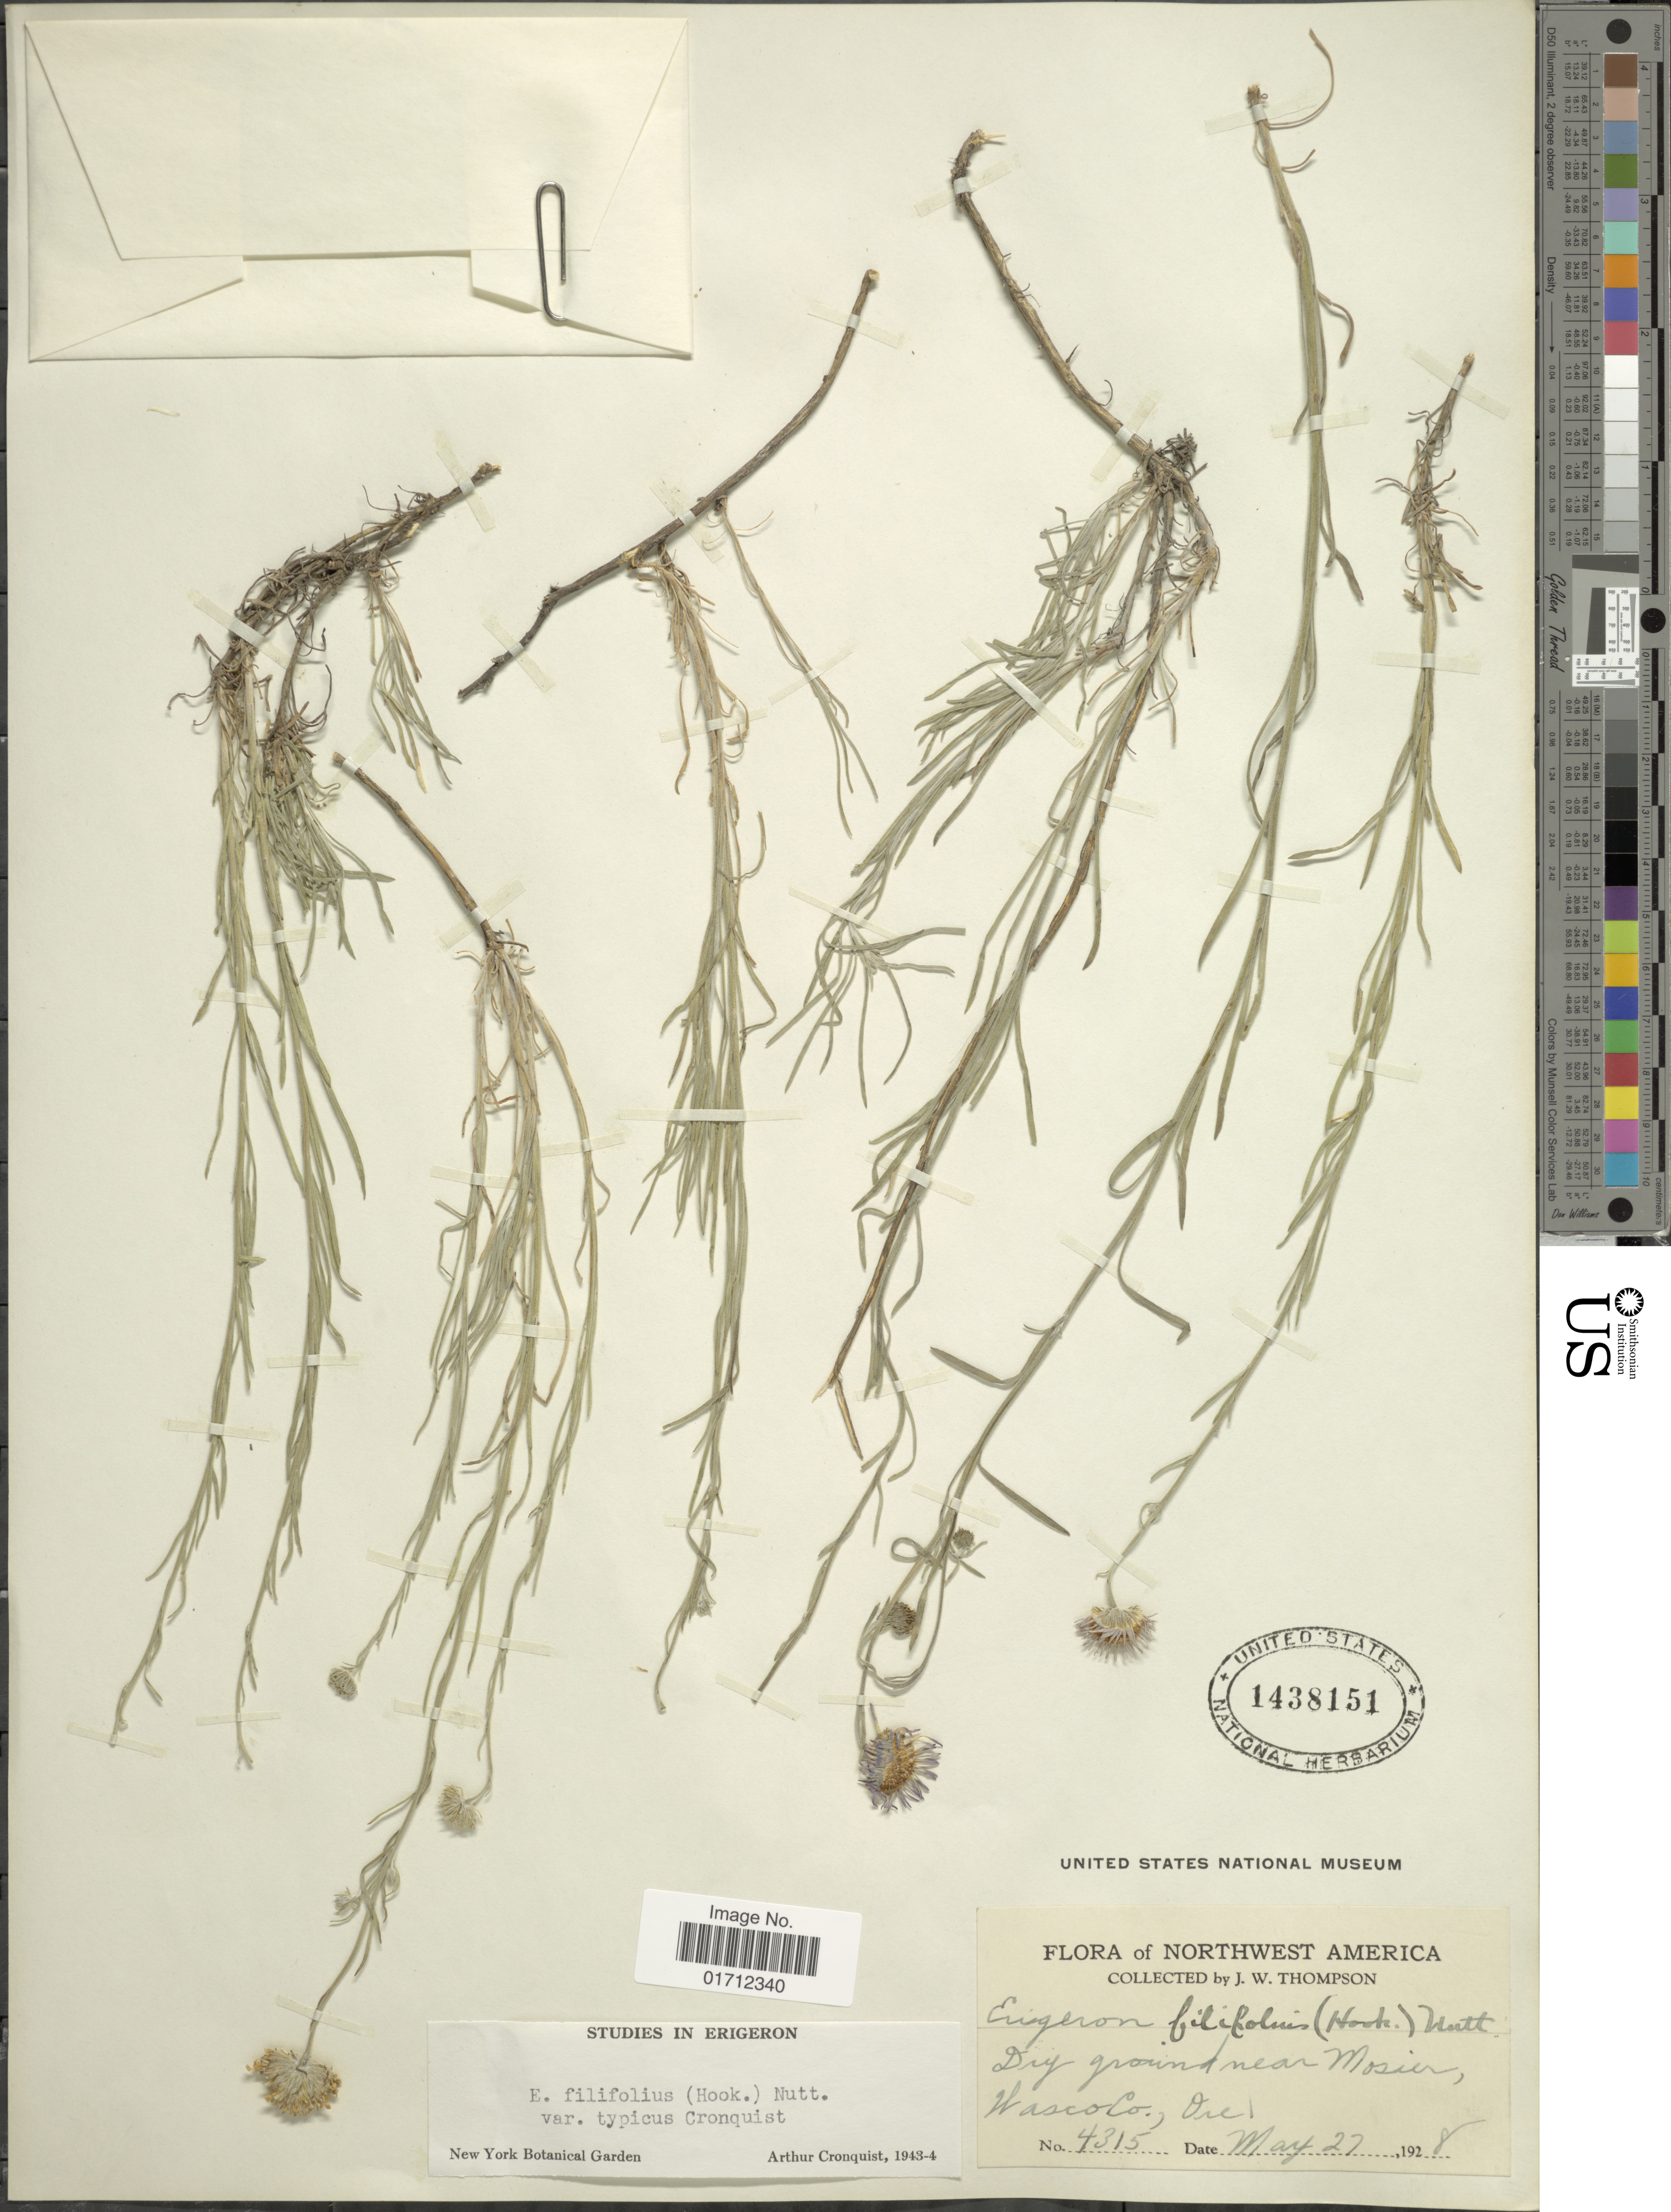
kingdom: Plantae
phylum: Tracheophyta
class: Magnoliopsida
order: Asterales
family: Asteraceae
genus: Erigeron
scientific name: Erigeron filifolius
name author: (Hook.) Nutt.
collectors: J. W. Thompson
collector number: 4315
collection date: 1928-05-27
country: United States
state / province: Oregon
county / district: Wasco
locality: Northwest America, near Mosier, Wasco Co.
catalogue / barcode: US 1438151